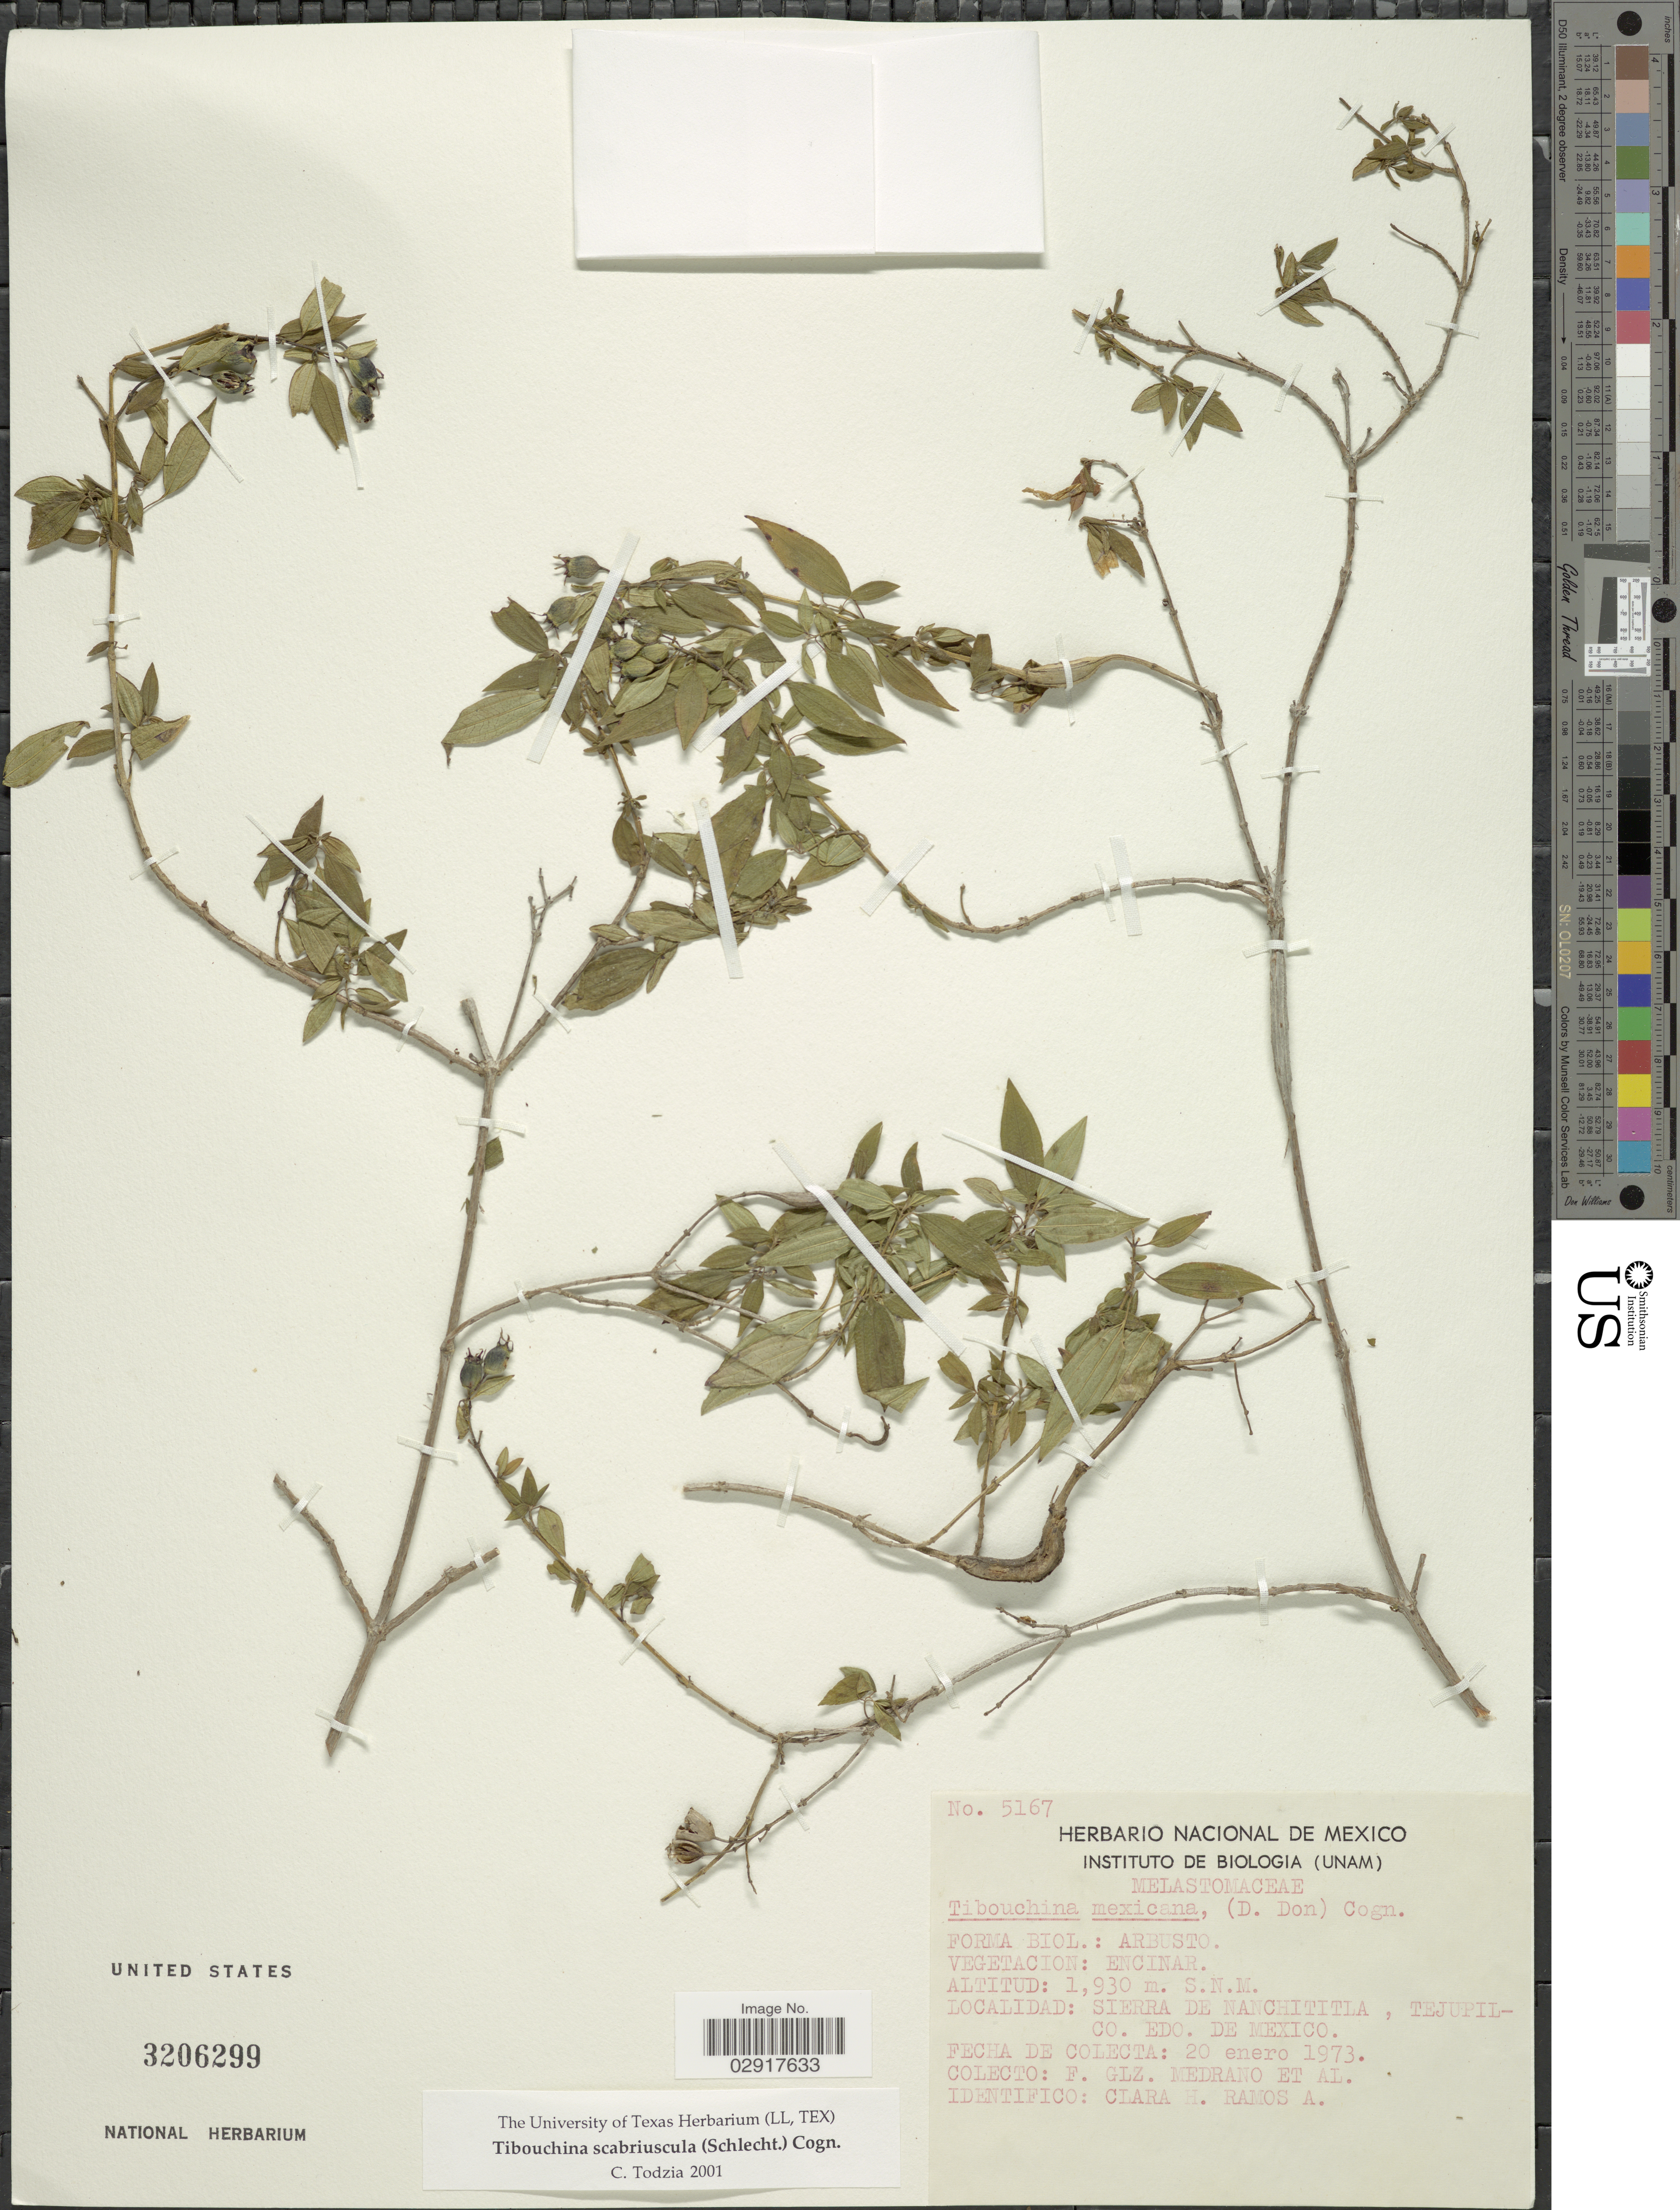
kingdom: Plantae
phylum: Tracheophyta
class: Magnoliopsida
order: Myrtales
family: Melastomataceae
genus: Chaetogastra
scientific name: Chaetogastra scabriuscula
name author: (Schltdl.) P.J.F. Guim. & Michelang.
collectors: F. Medrano & et al.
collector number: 5167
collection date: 1973-01-20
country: Mexico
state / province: México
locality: Sierra de Nanchititla, Tejupilco. Edo. de Mexico.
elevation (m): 1930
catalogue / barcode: US 3206299